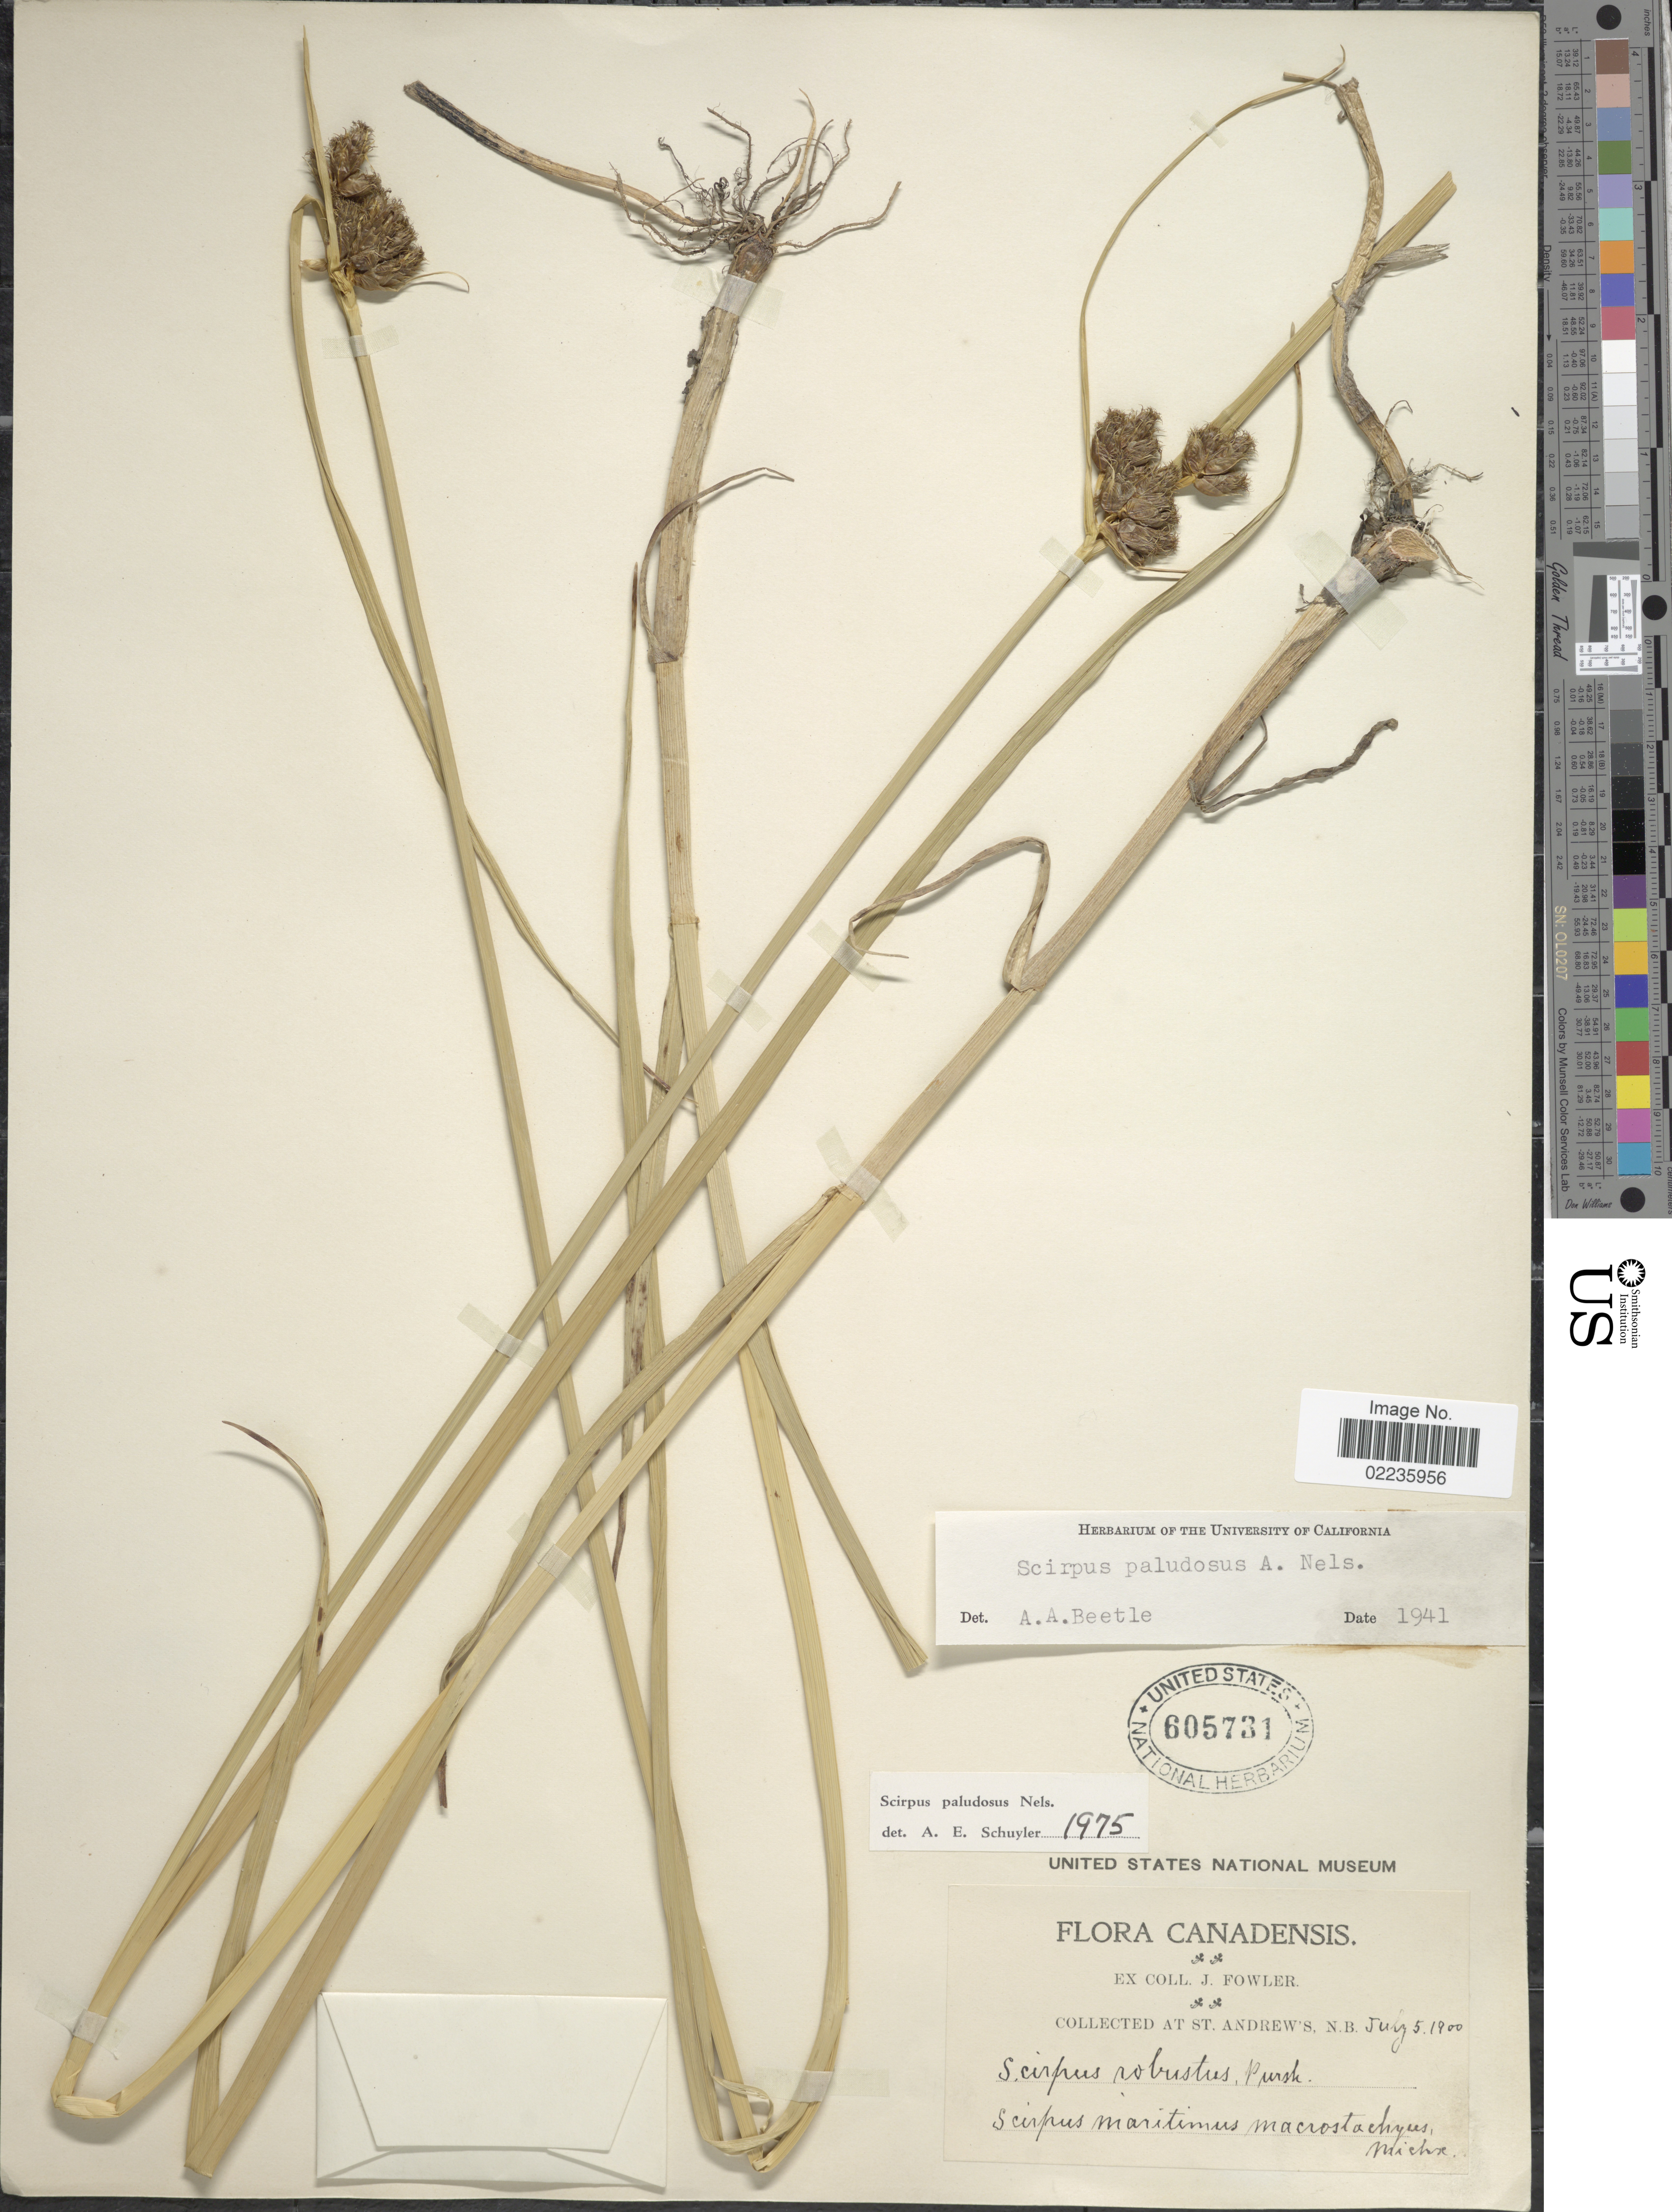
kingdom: Plantae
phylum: Tracheophyta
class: Liliopsida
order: Poales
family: Cyperaceae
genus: Bolboschoenus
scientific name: Bolboschoenus maritimus subsp. paludosus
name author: (A. Nelson) T. Koyama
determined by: Strong, M. T., (US), Smithsonian Institution - National Museum of Natural History (UNITED STATES)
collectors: J. P. Fowler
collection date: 1900-07-05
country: Canada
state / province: New Brunswick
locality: Canadensis. St. Andrews, N.B.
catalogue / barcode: US 605731